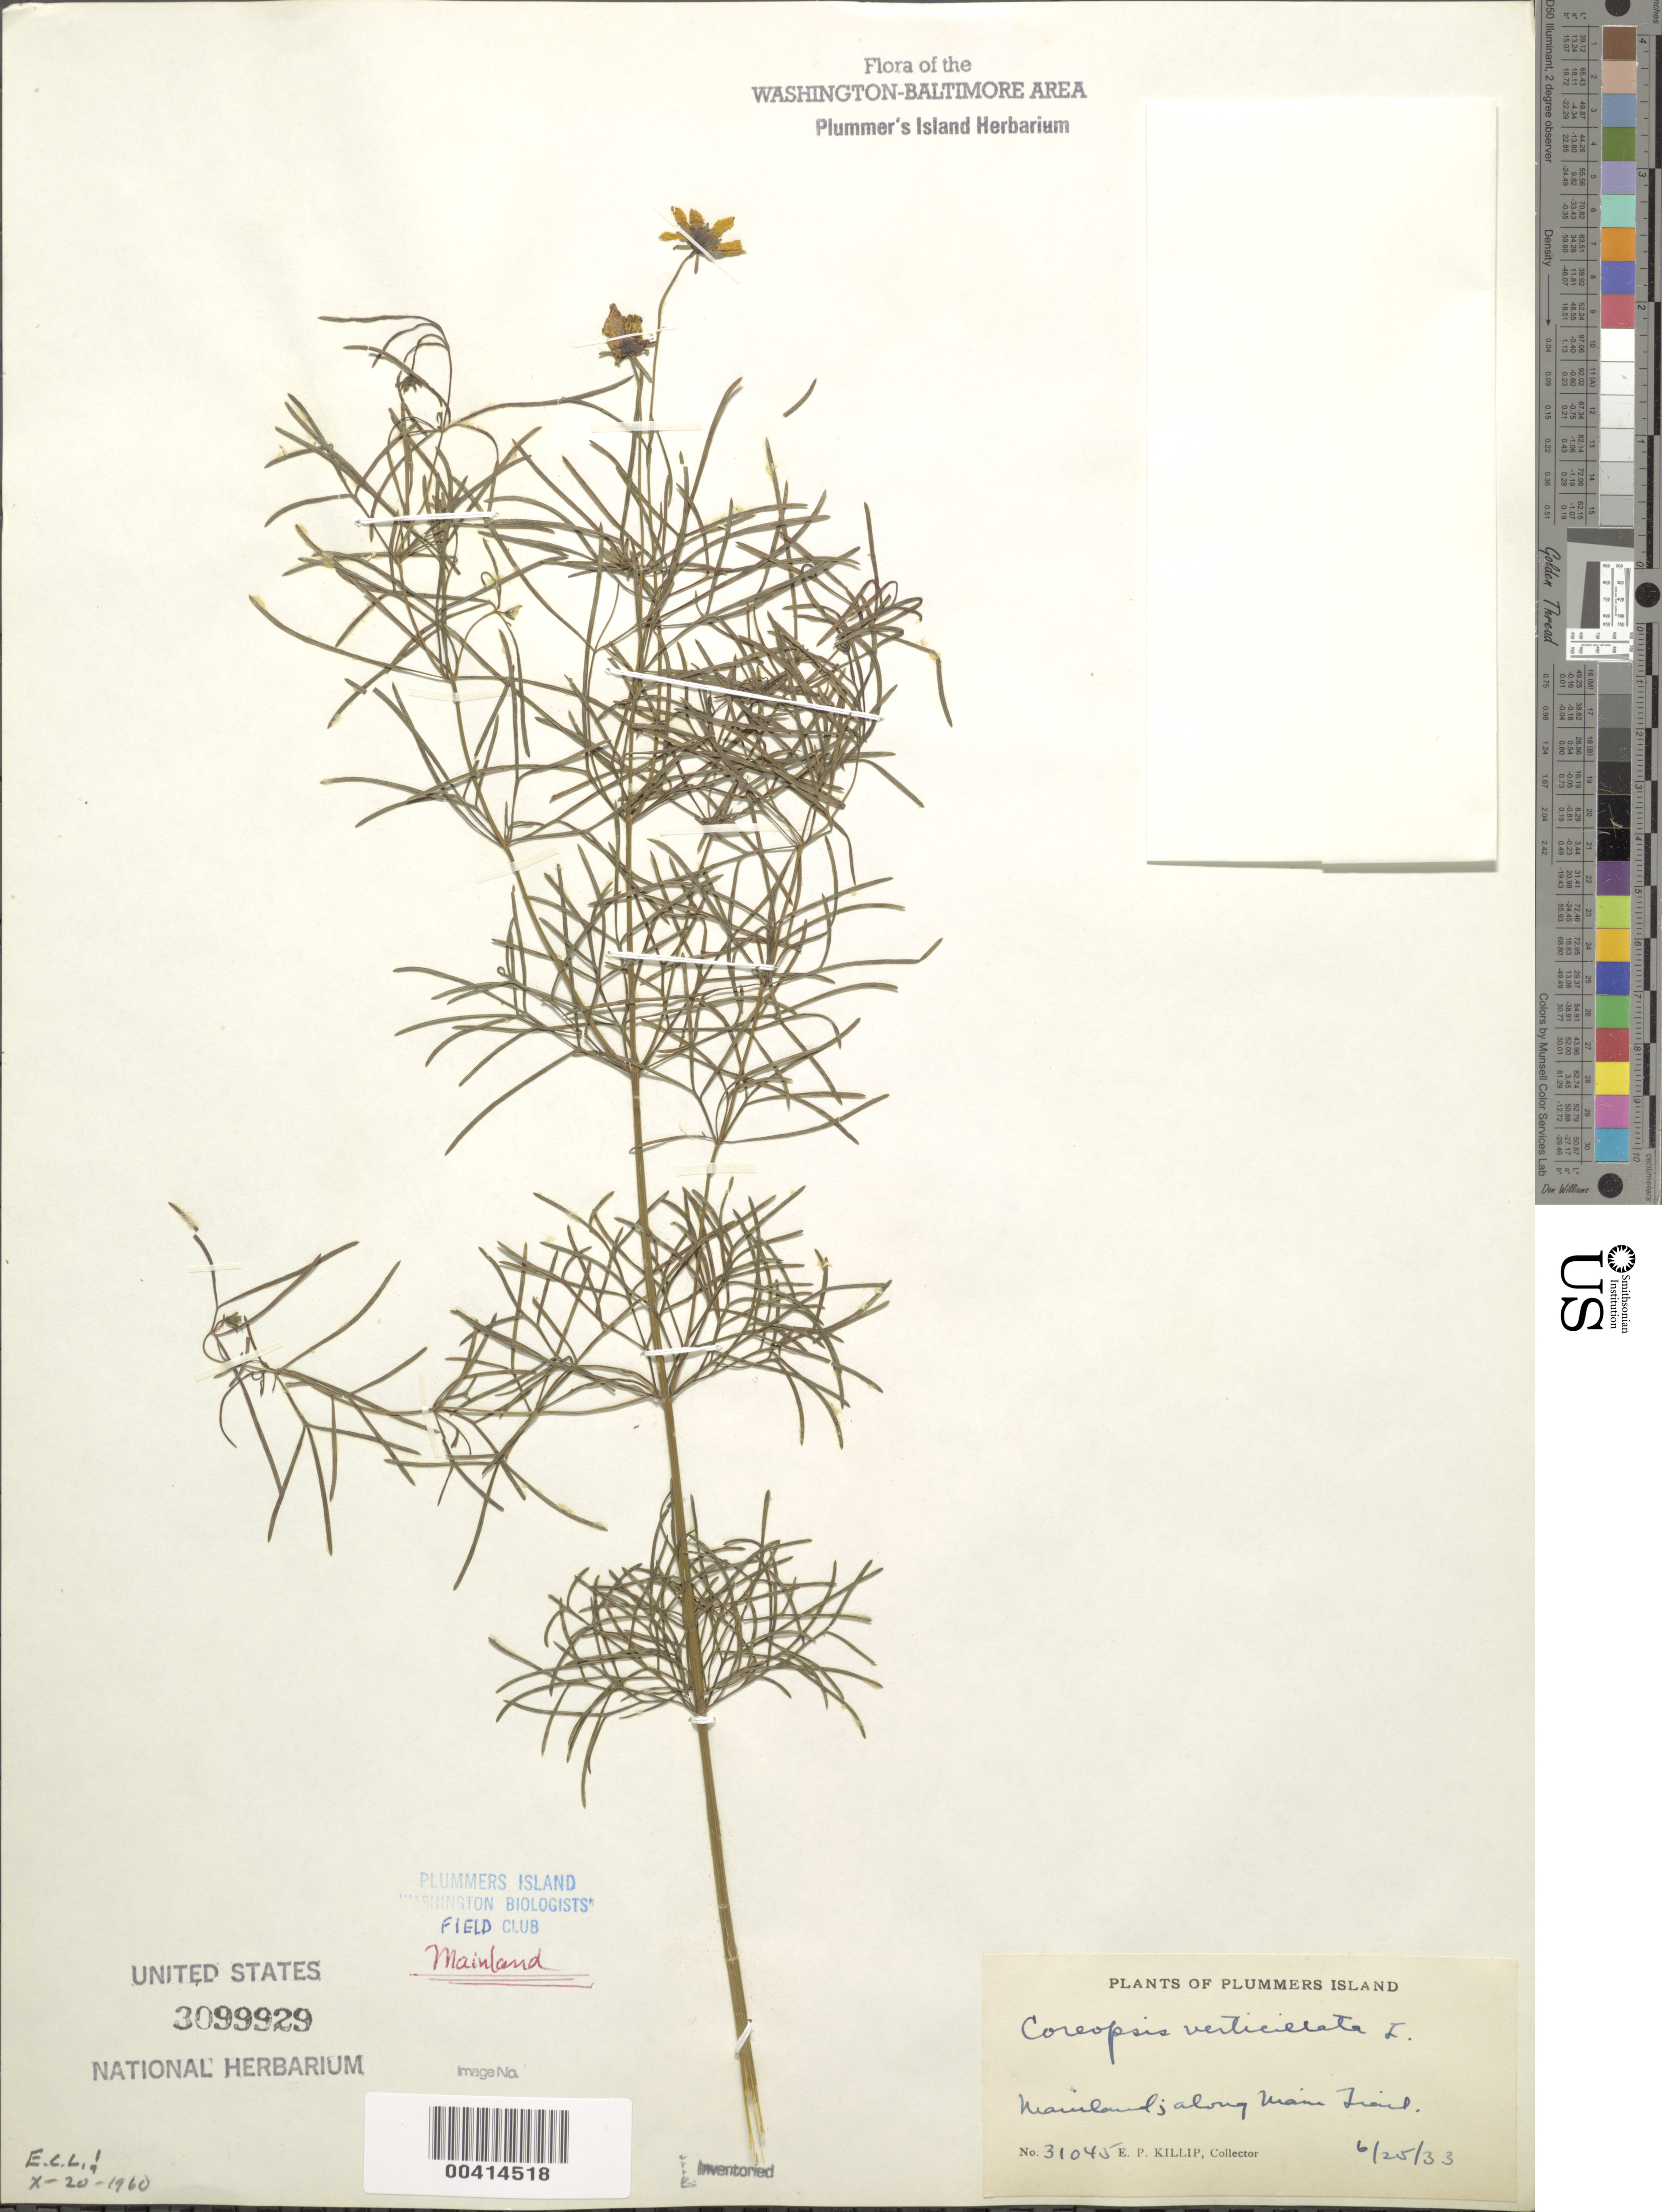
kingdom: Plantae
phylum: Tracheophyta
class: Magnoliopsida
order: Asterales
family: Asteraceae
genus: Coreopsis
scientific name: Coreopsis verticillata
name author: L.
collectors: E. P. Killip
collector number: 31045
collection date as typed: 25 Jun 1933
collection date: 1933-06-25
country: United States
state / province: Maryland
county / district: Montgomery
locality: Plummer's Island; mainland, along main trail C. & O. Canal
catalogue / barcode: US 3099929